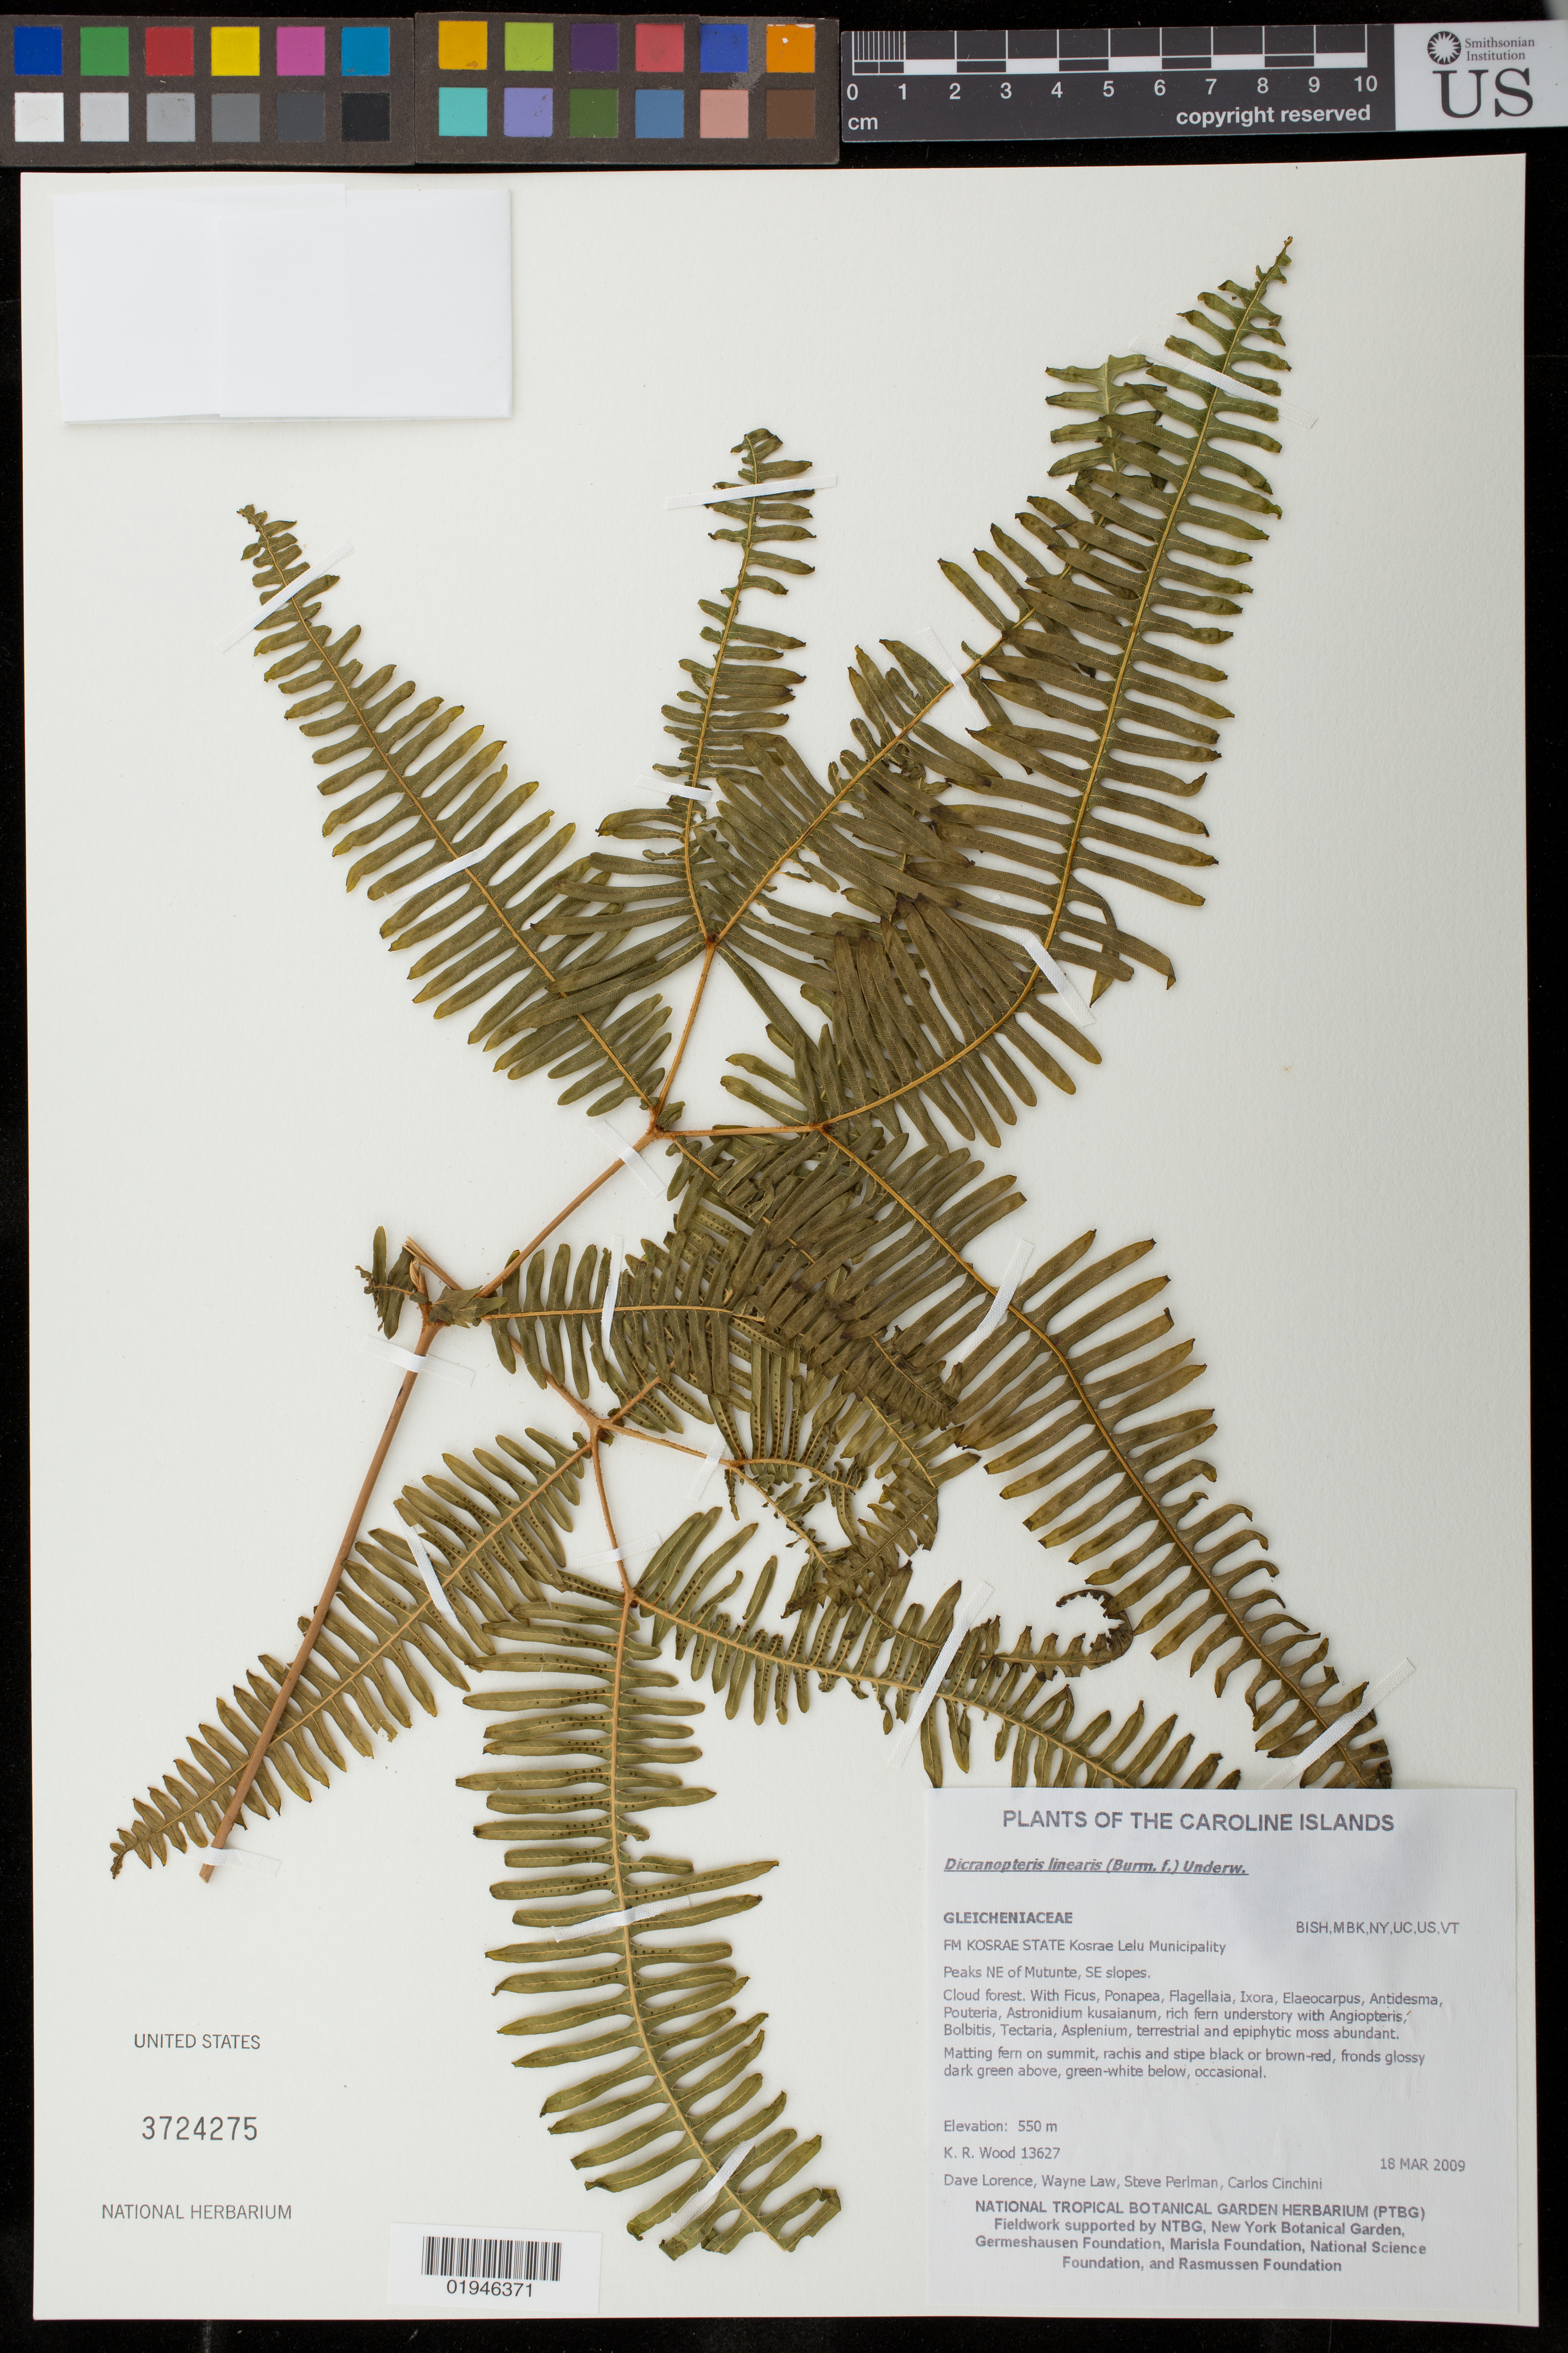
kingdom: Plantae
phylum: Tracheophyta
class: Polypodiopsida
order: Gleicheniales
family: Gleicheniaceae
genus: Dicranopteris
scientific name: Dicranopteris linearis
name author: (Burm. f.) Underw.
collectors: K. R. Wood, W. Law, S. P. Perlman & C. Cinchini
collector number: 13627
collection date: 2009-03-18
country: Micronesia, Federated States of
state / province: Kosrae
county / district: Lelu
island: Lelu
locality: Lelu Municipality. Peaks NE of Mutunte, SE slopes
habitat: Cloud forest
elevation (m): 550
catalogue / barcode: US 3724275